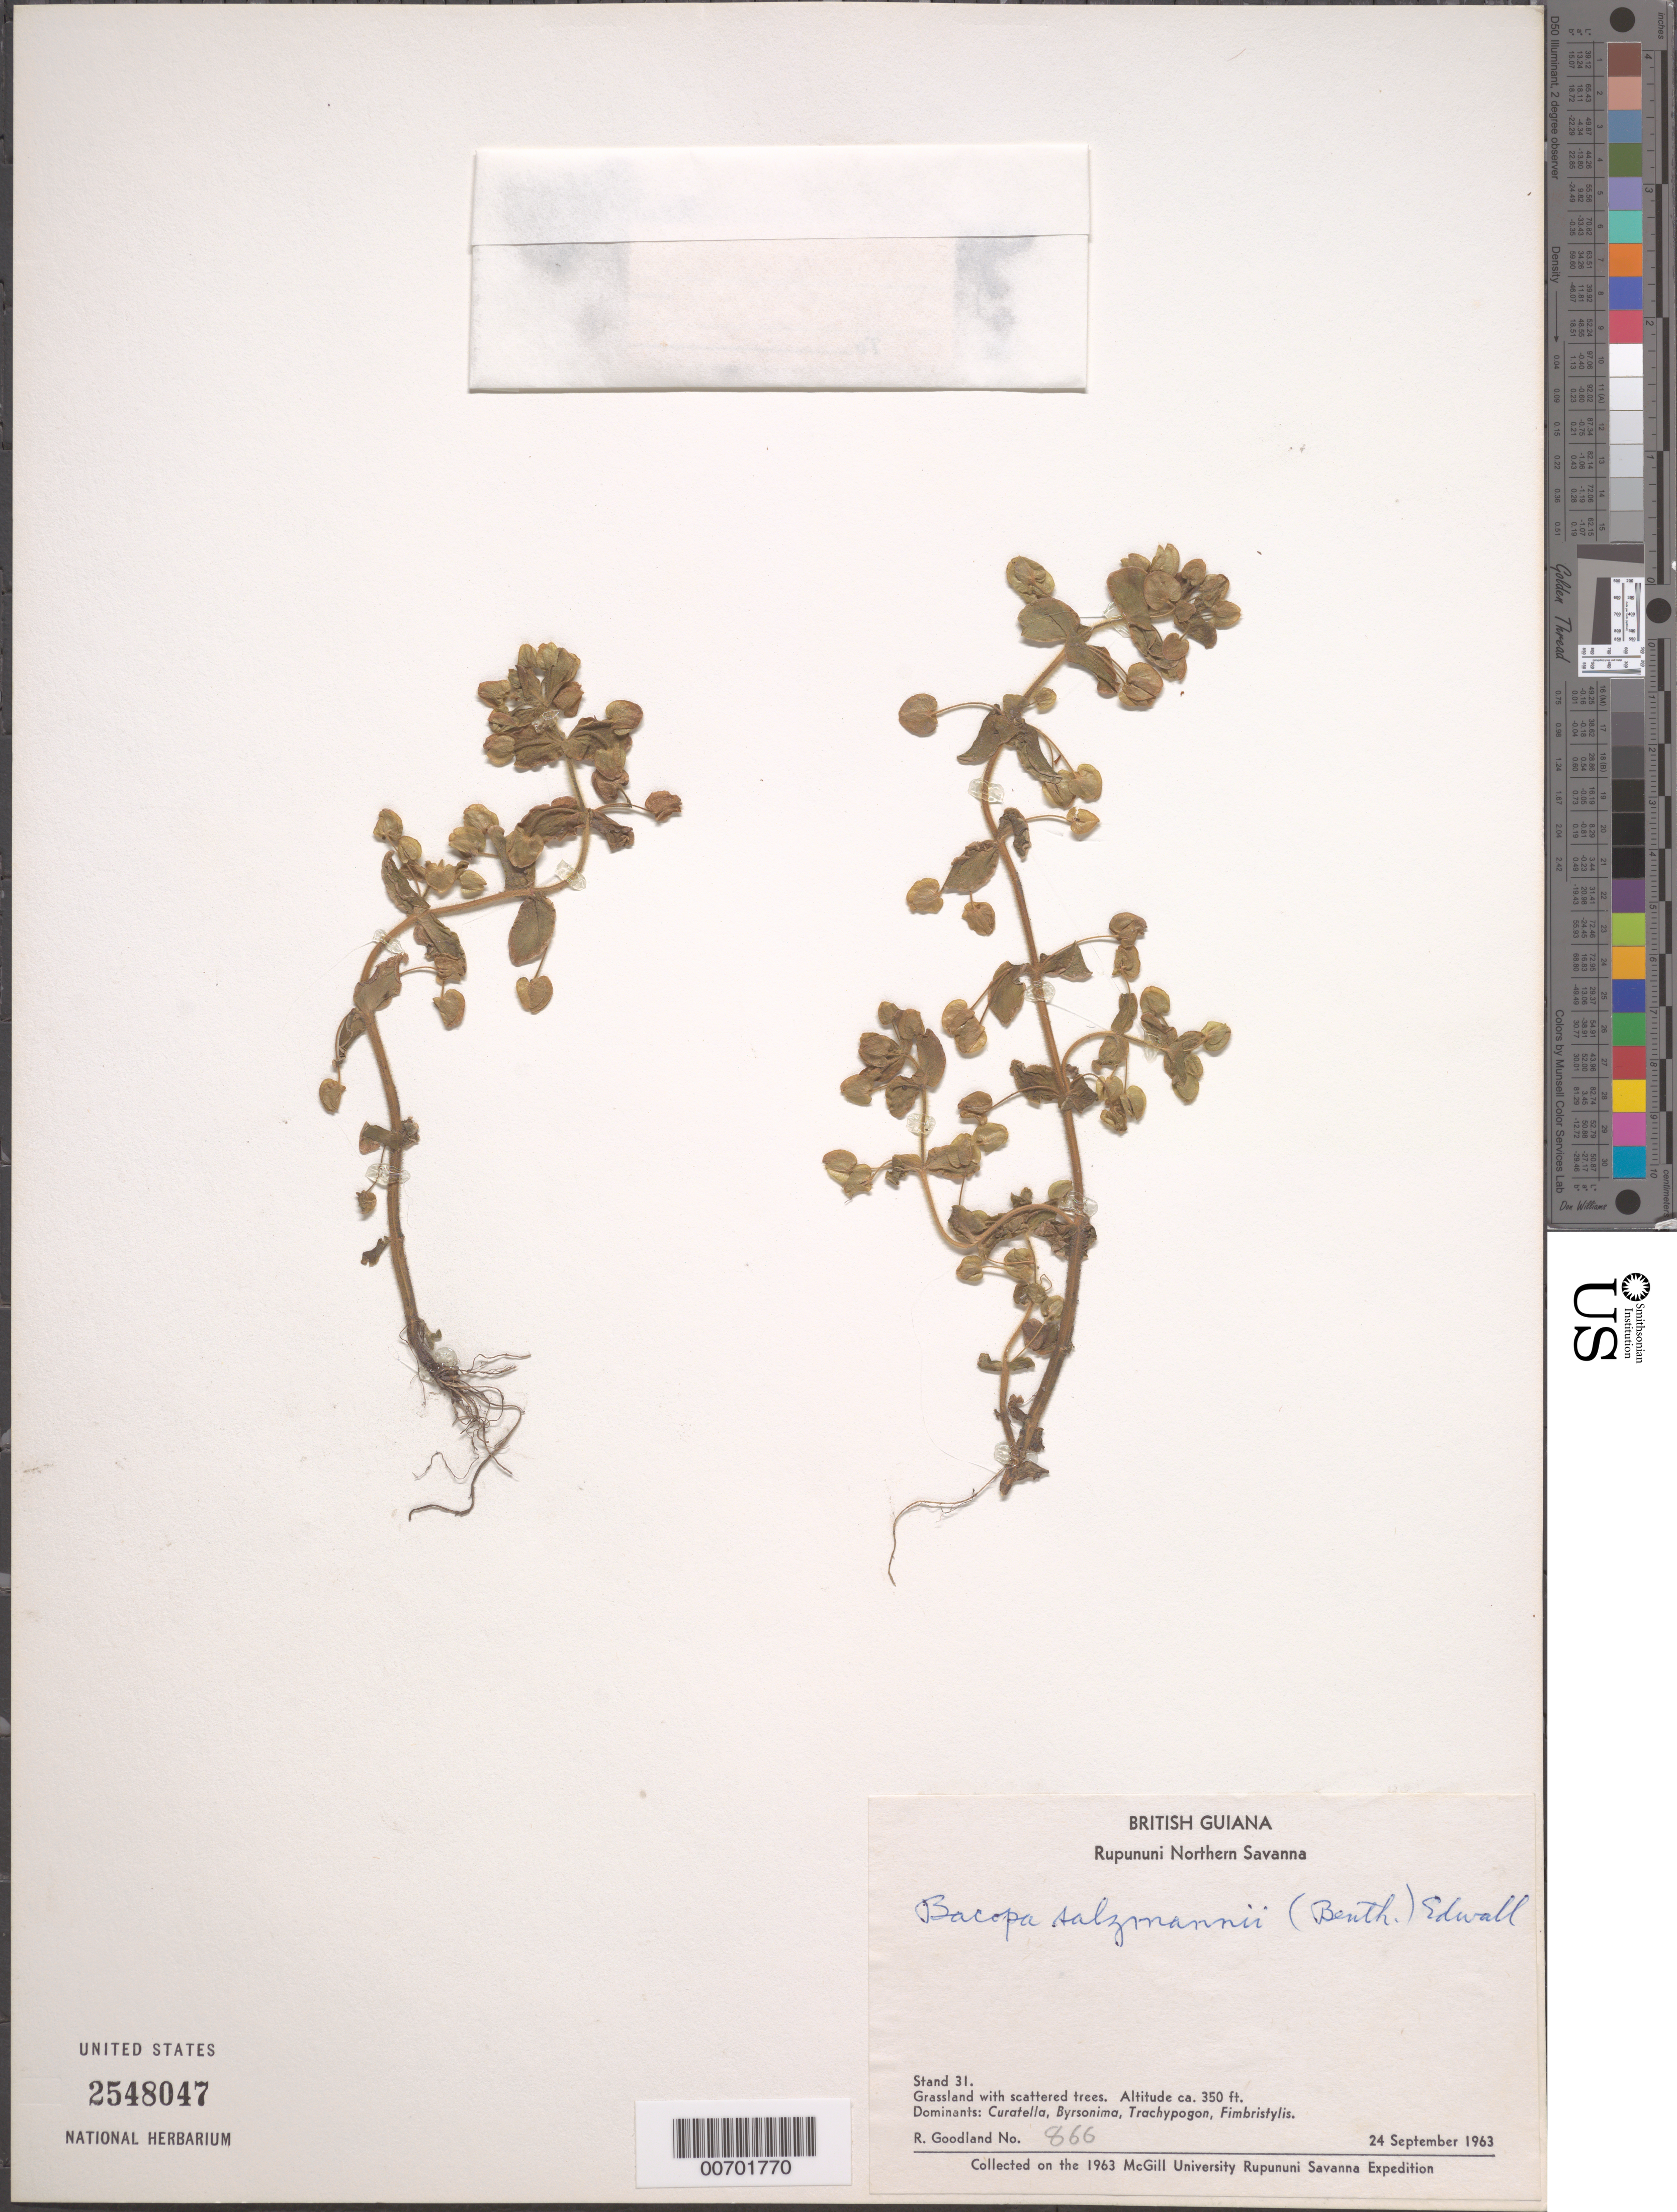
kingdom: Plantae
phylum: Tracheophyta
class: Magnoliopsida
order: Lamiales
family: Plantaginaceae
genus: Bacopa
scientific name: Bacopa salzmannii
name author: (Benth.) Wettst. ex Edwall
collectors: R. Goodland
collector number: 866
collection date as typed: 24-Sep-63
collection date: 1963-09-24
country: Guyana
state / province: U. Takutu-U. Essequibo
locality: Rupununi Northern Savanna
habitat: Grassland with scattered trees. Dominants: Curatella, Byrsonima, Trachypogon, Fimbristylis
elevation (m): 107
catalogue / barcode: US 2548047